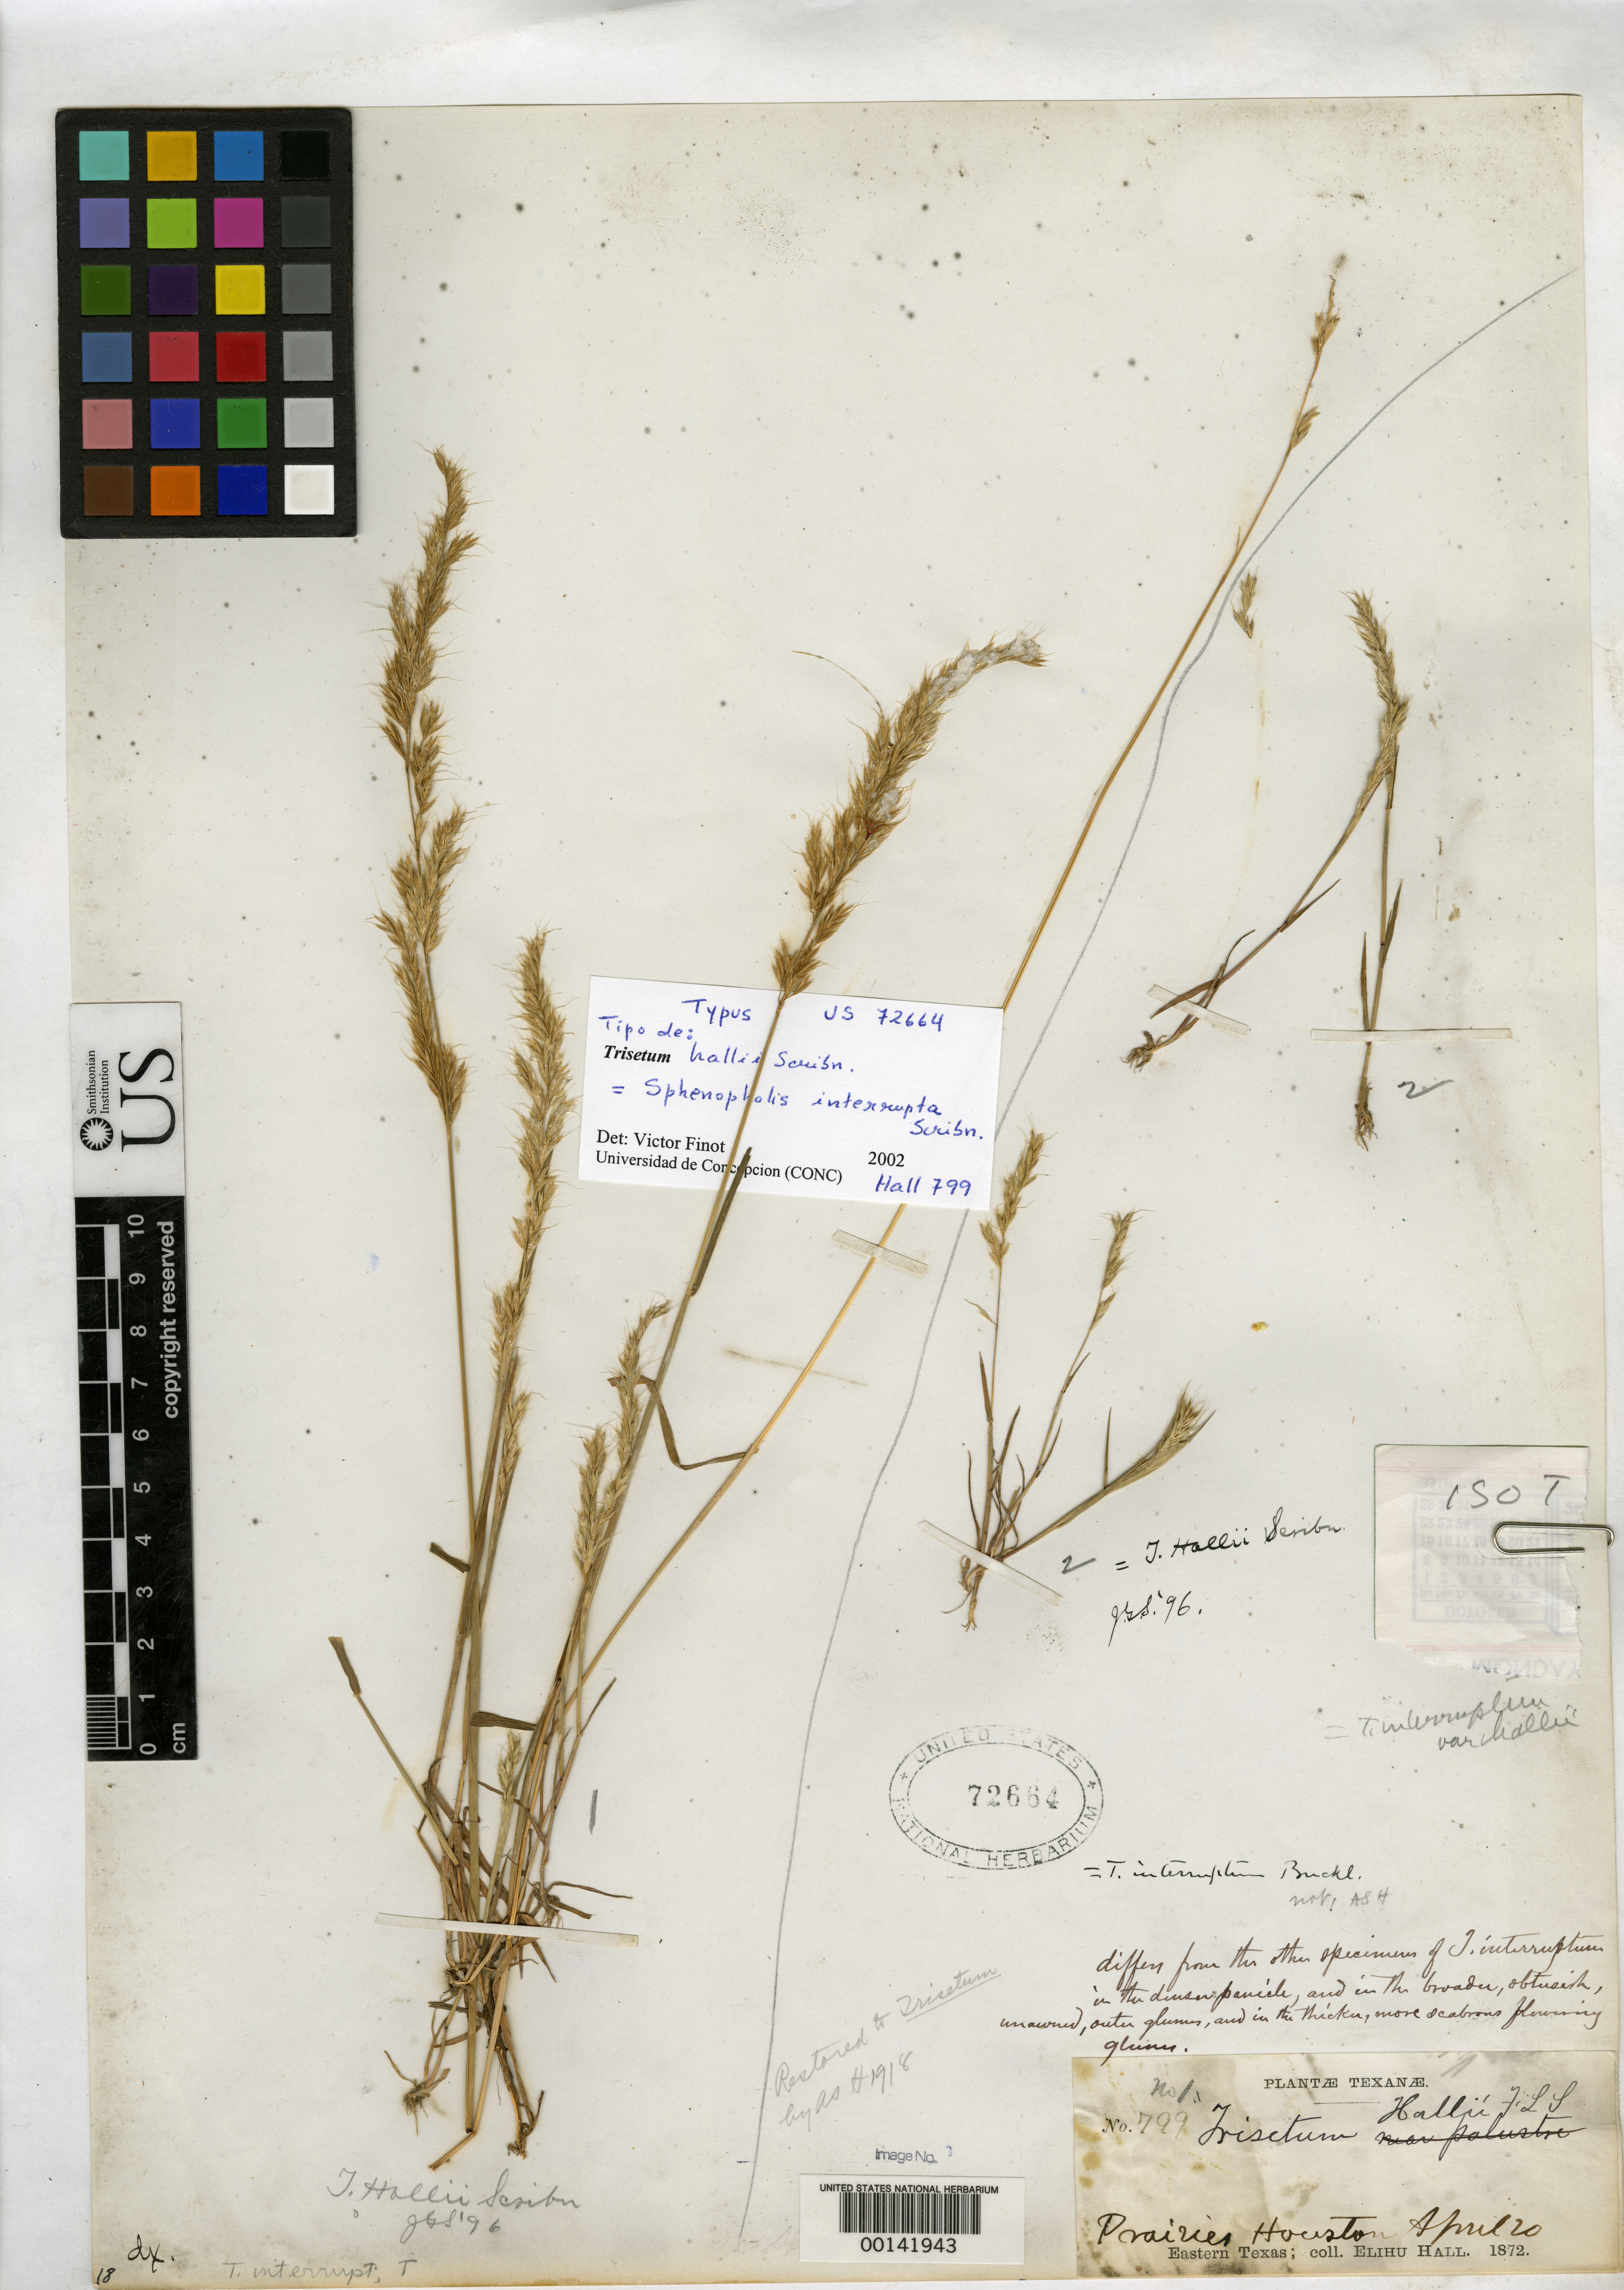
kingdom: Plantae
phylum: Tracheophyta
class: Liliopsida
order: Poales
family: Poaceae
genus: Trisetum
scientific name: Trisetum hallii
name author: Scribn.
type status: Isotype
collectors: E. Hall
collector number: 799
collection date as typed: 20 Apr 1872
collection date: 1872-04-20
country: United States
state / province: Texas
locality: Eastern Texas.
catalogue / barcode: US 72664